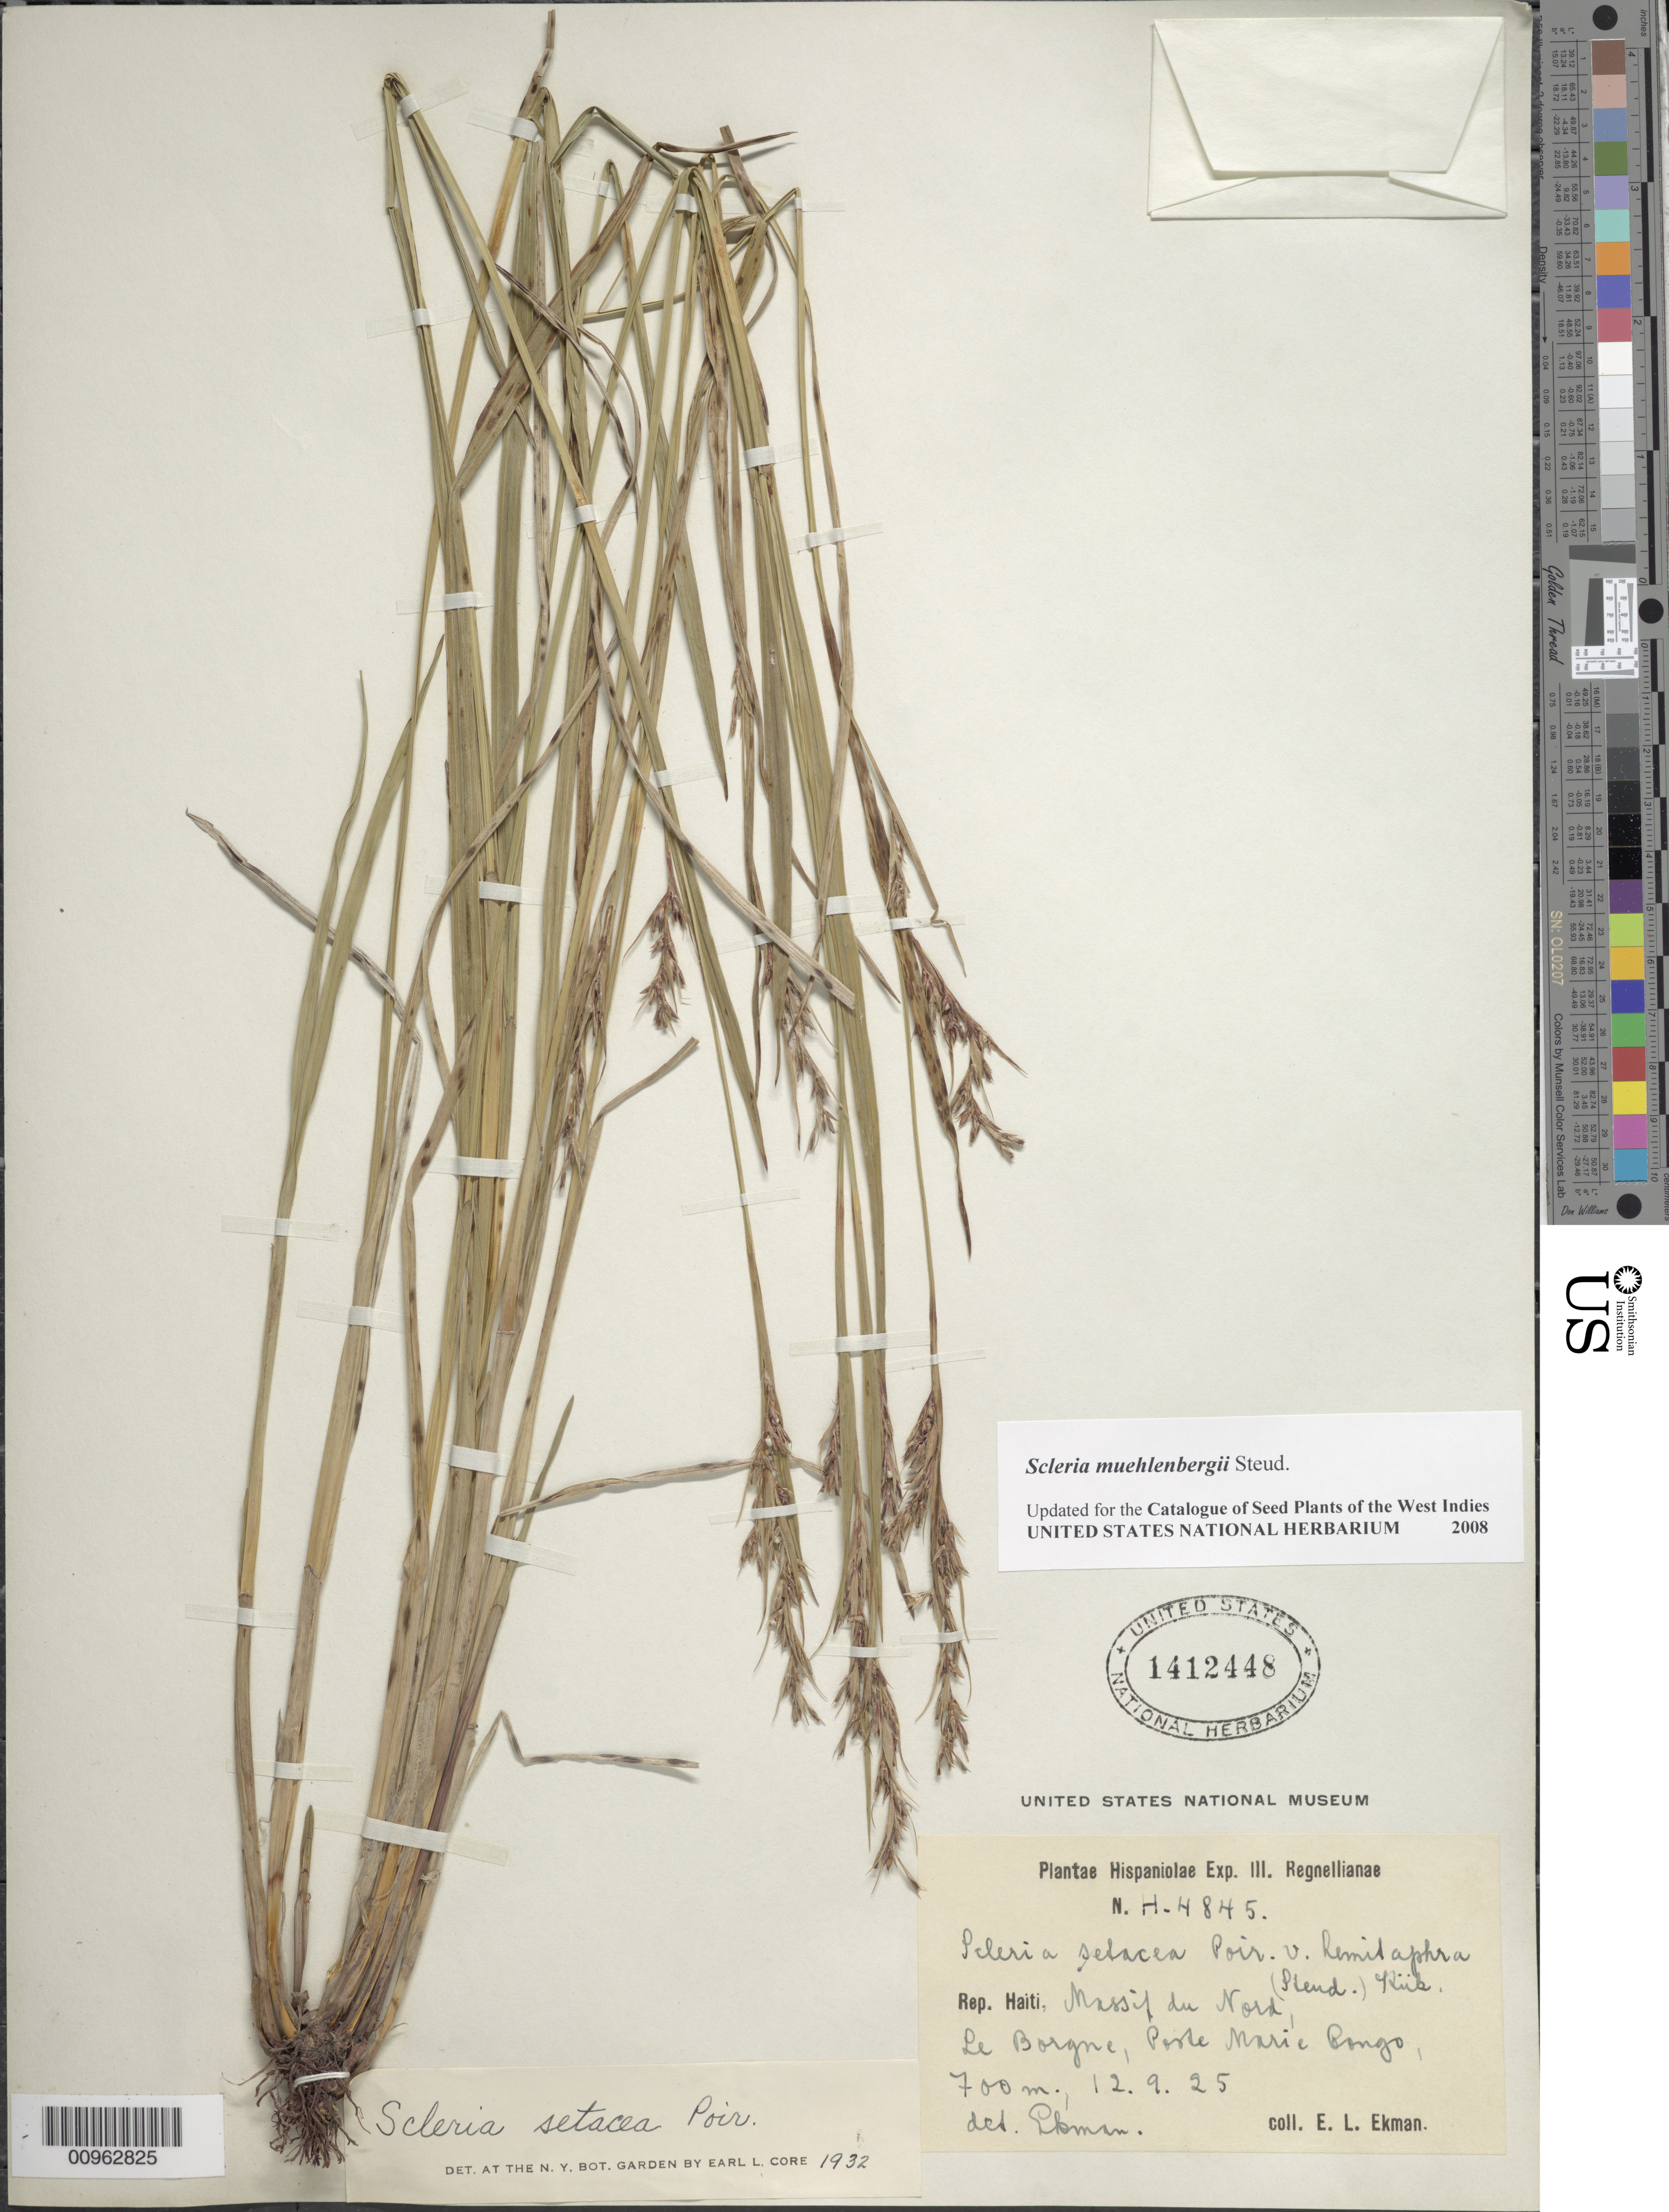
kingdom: Plantae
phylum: Tracheophyta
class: Liliopsida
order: Poales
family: Cyperaceae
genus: Scleria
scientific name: Scleria muehlenbergii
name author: Steud.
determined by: Strong, M. T., (US), Smithsonian Institution - National Museum of Natural History (UNITED STATES)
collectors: E. L. Ekman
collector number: H 4845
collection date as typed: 12 Sep 1925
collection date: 1925-09-12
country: Haiti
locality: Massif du Nord, Le Borgne, Poste Marie Congo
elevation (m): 700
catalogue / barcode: US 1412448